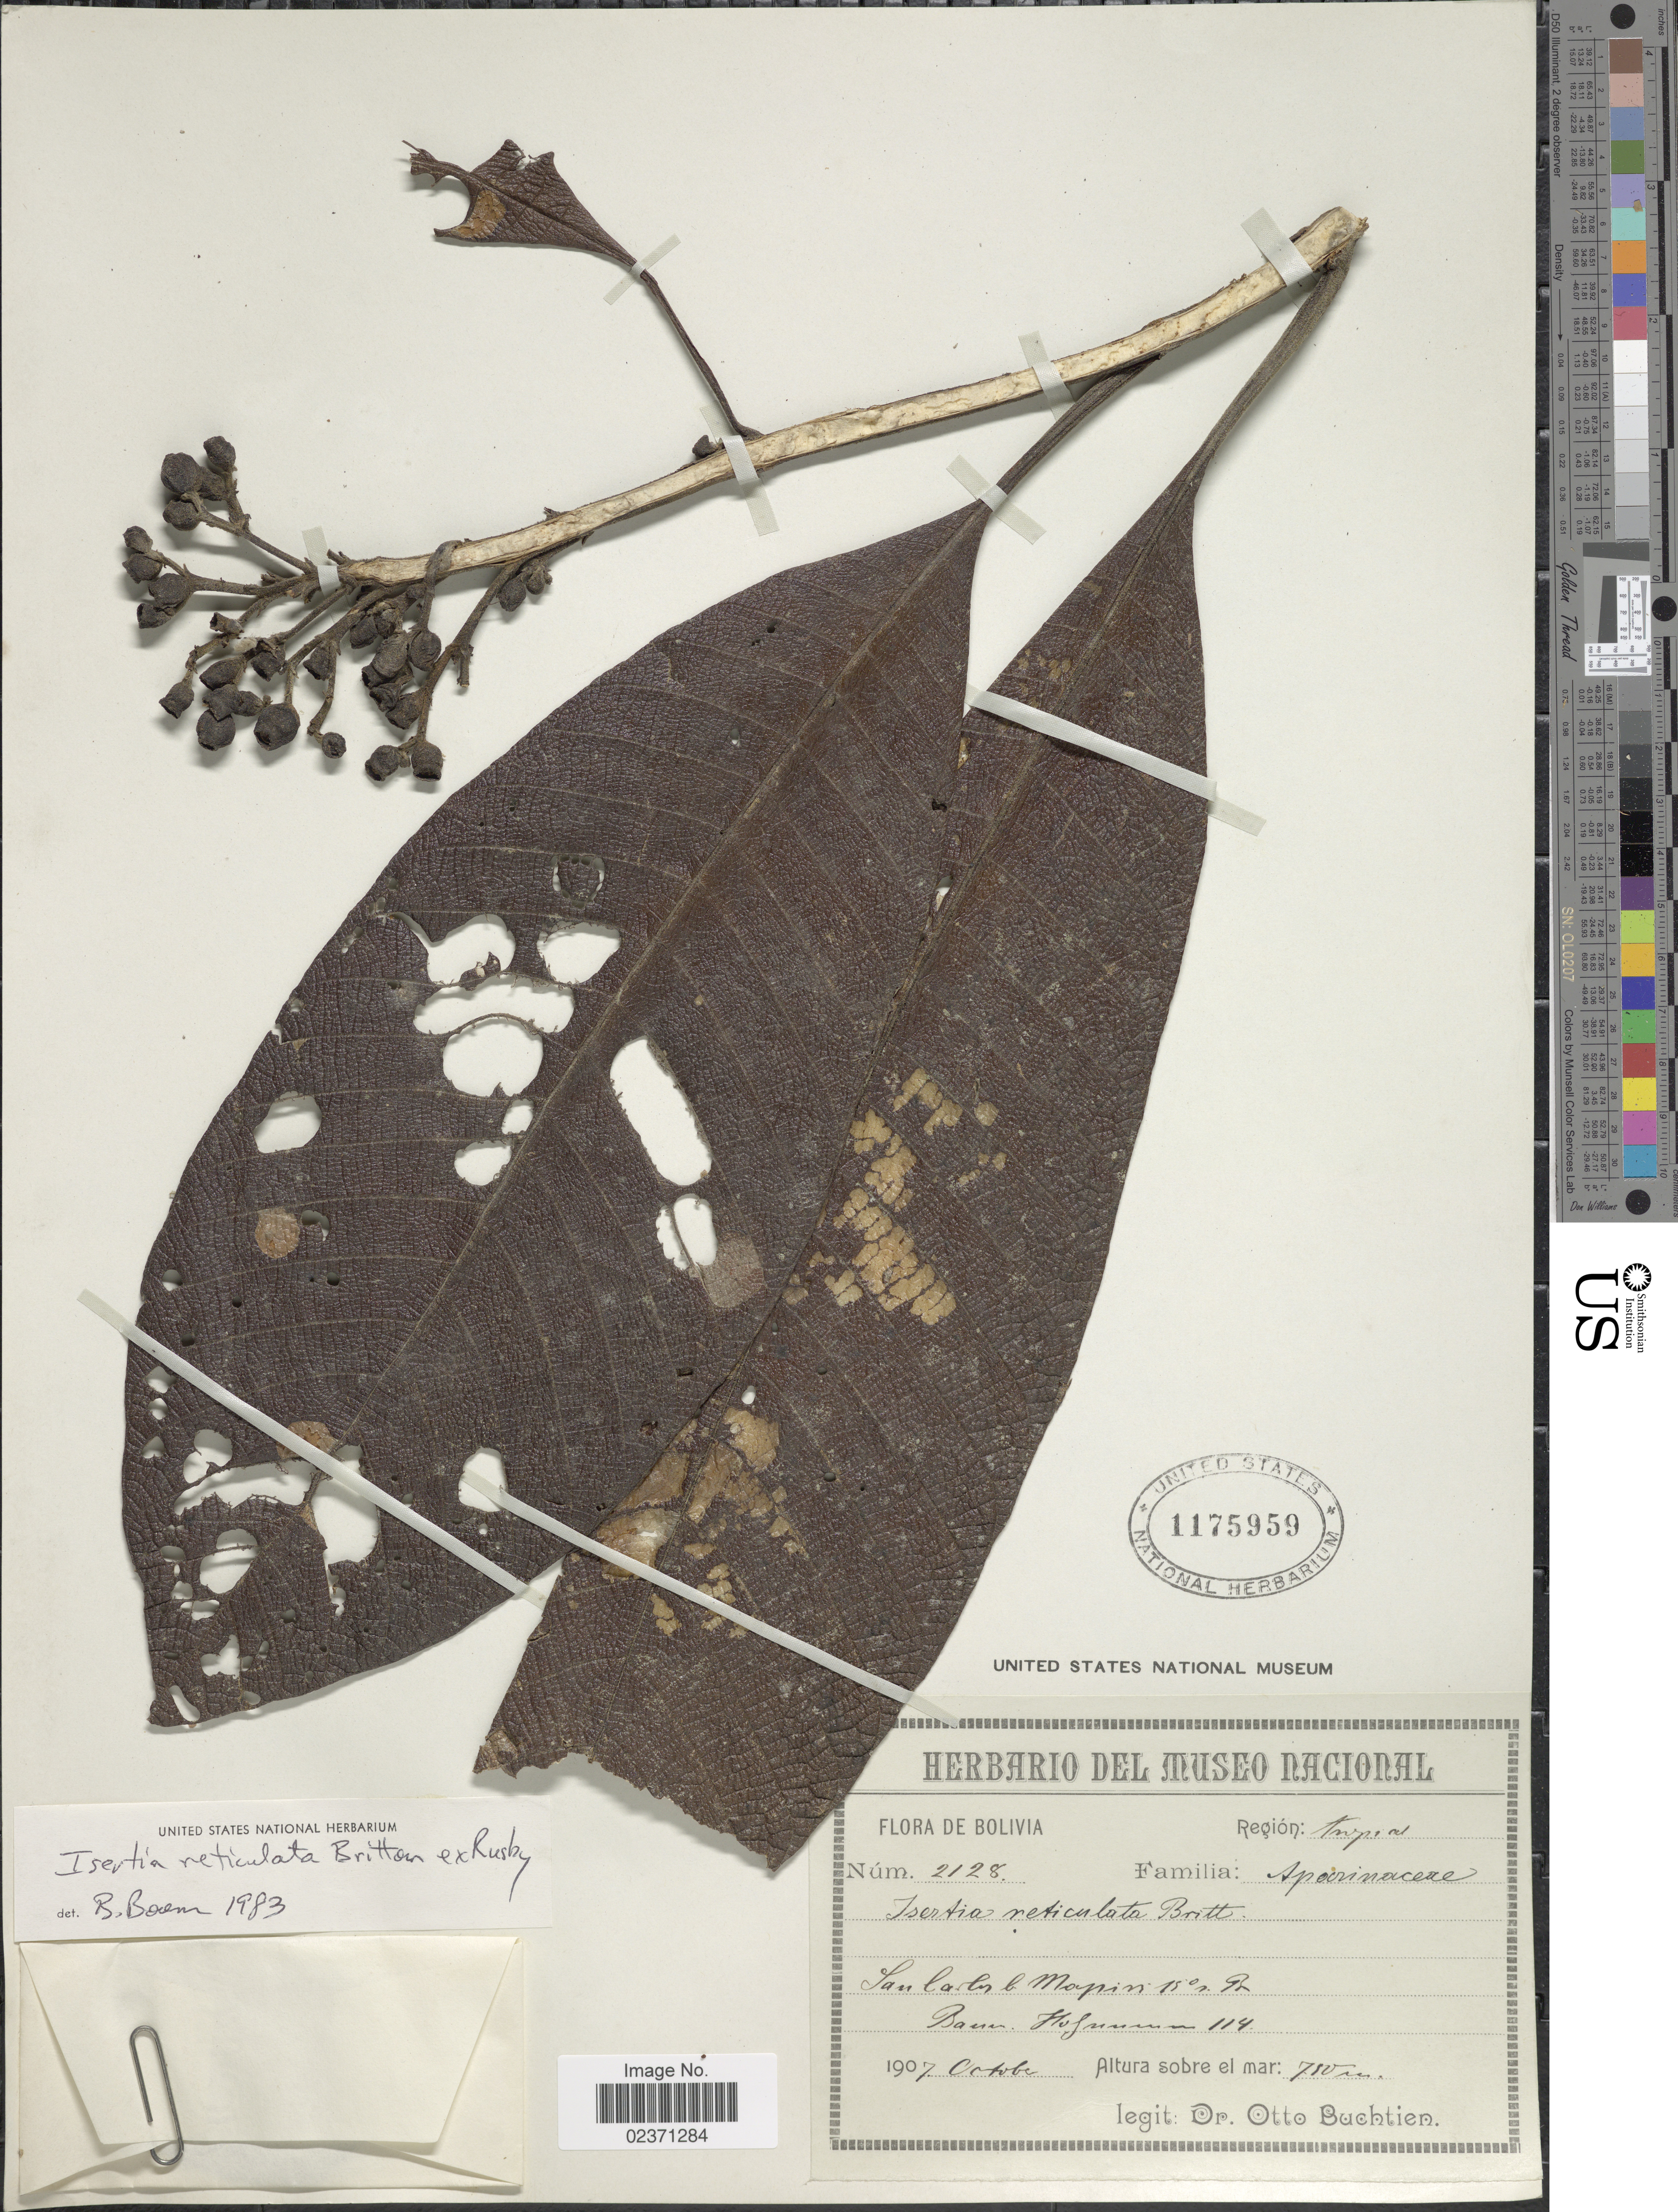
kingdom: Plantae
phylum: Tracheophyta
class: Magnoliopsida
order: Gentianales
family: Rubiaceae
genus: Isertia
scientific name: Isertia reticulata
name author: Britton ex Rusby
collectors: O. Buchtien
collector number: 2128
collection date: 1907-10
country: Bolivia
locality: Region: tropical. San Carlos l. Mapiri 15° s. Br.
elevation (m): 750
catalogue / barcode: US 1175959